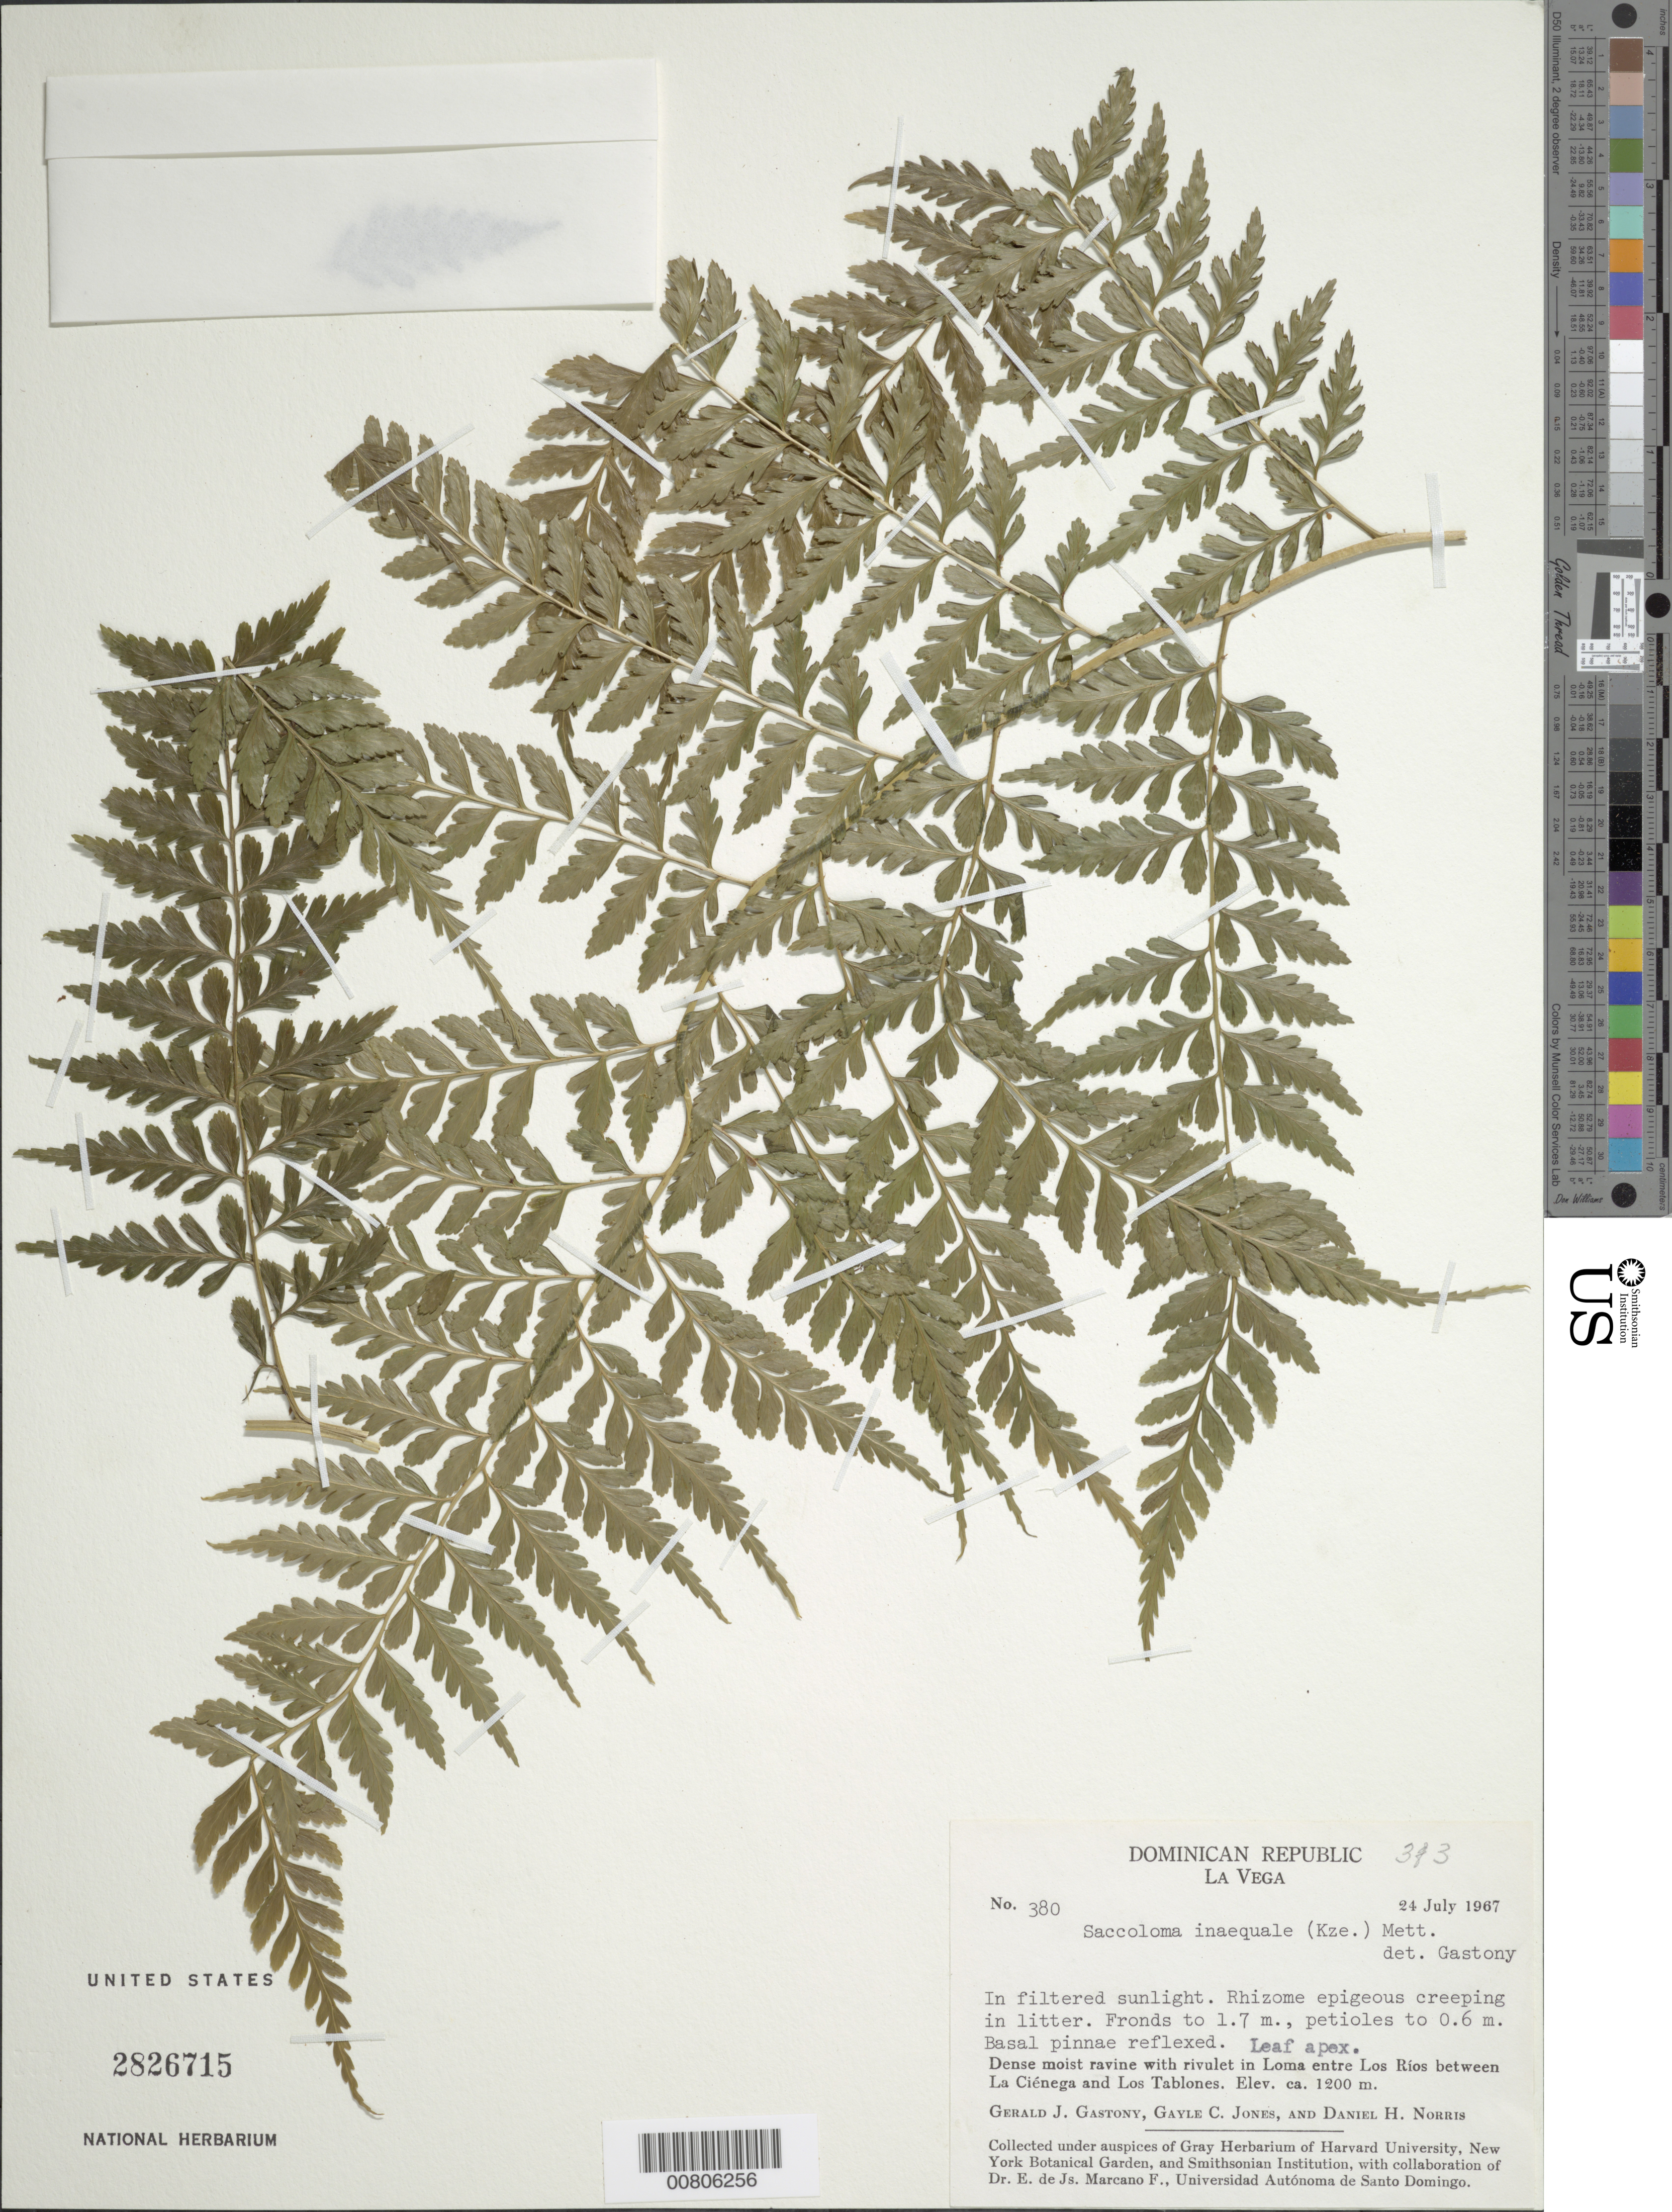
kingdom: Plantae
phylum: Tracheophyta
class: Polypodiopsida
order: Polypodiales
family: Saccolomataceae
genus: Saccoloma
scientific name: Saccoloma inaequale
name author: (Kunze) Mett.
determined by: Gastony, Gerald J.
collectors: G. Gastony, G. C. Jones & D. H. Norris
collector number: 380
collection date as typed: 24 Jul 1967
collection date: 1967-07-24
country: Dominican Republic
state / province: La Vega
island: Hispaniola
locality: La Ciénega to Los Tablones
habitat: Dense moist ravine with rivulet in loma between rivers; filtered sunlight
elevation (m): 1200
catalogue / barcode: US 2826715